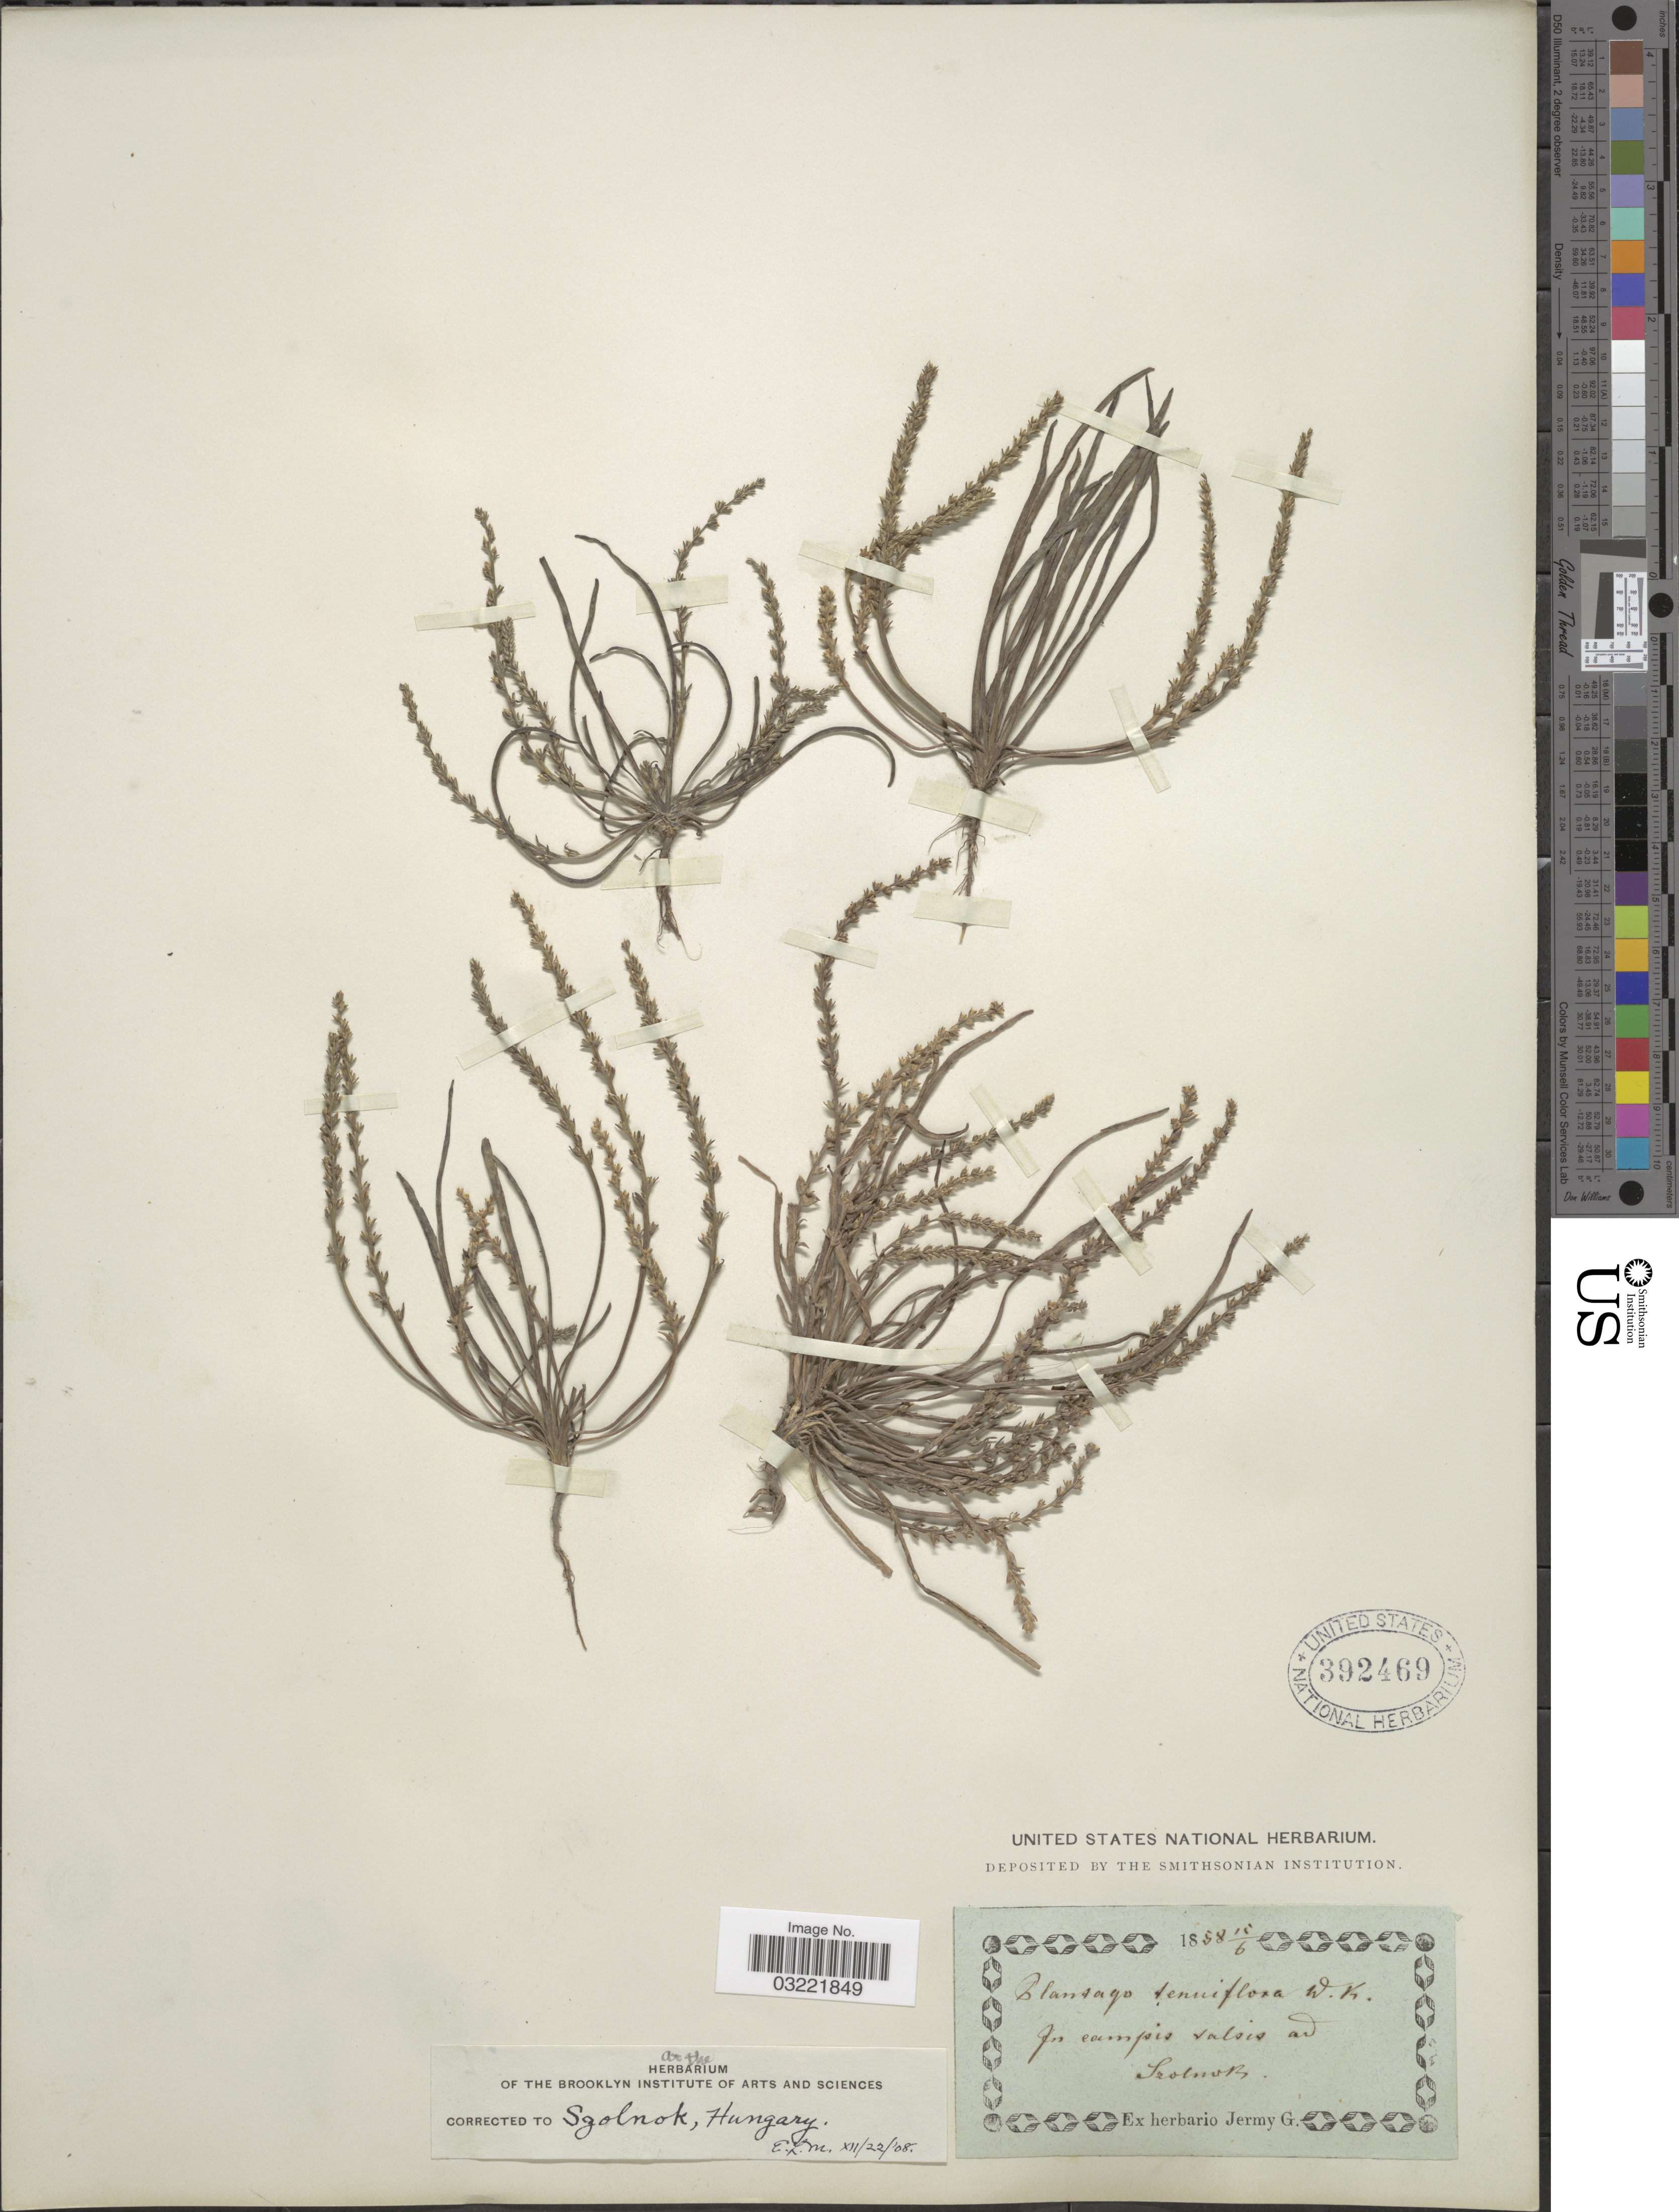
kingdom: Plantae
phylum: Tracheophyta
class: Magnoliopsida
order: Lamiales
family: Plantaginaceae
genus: Plantago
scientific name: Plantago tenuiflora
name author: Waldst. & Kit.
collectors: ex herb. G. Jermy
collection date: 1858-06-15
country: Hungary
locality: In campis valsis ad Szolnok.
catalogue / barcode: US 392469